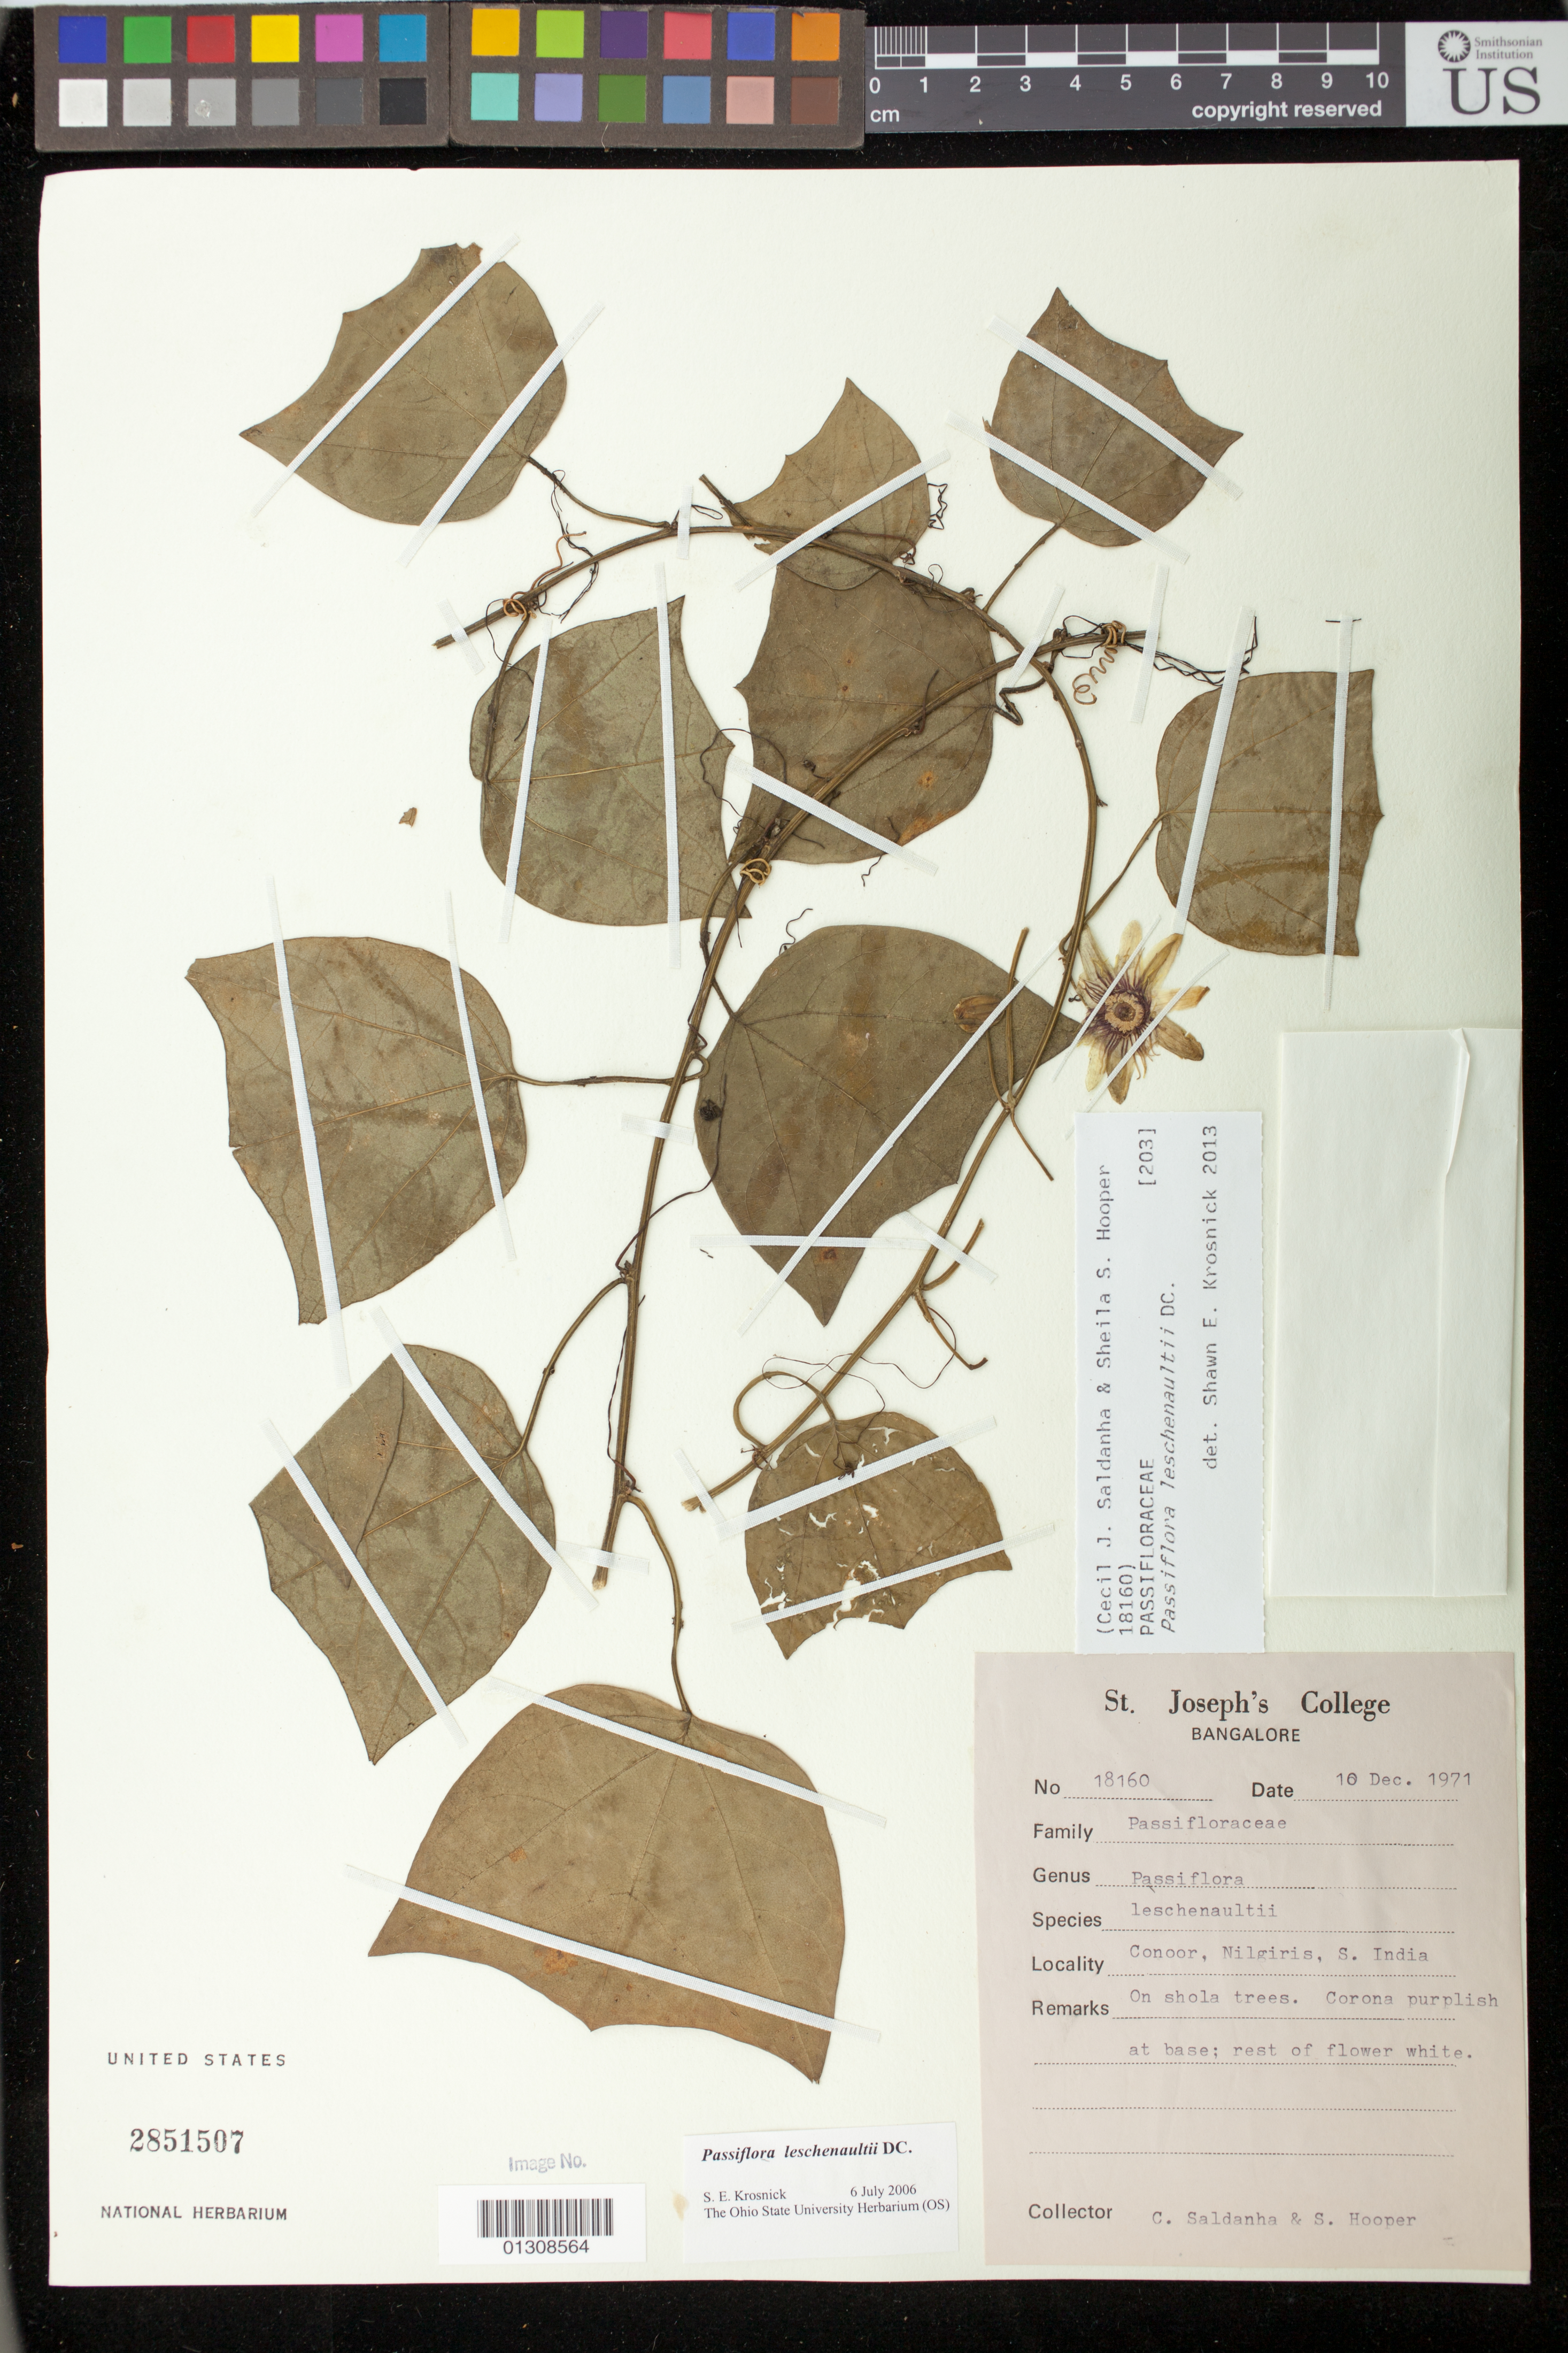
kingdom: Plantae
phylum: Tracheophyta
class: Magnoliopsida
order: Malpighiales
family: Passifloraceae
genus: Passiflora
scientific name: Passiflora leschenaultii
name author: DC.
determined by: Krosnick, S. E., (OS), Ohio State University Herbarium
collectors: C. Saldanha & S. S. Hooper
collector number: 18160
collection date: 1971-12-10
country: India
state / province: Tamil Nadu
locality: Conoor, Nilgiris.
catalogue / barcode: US 2851507